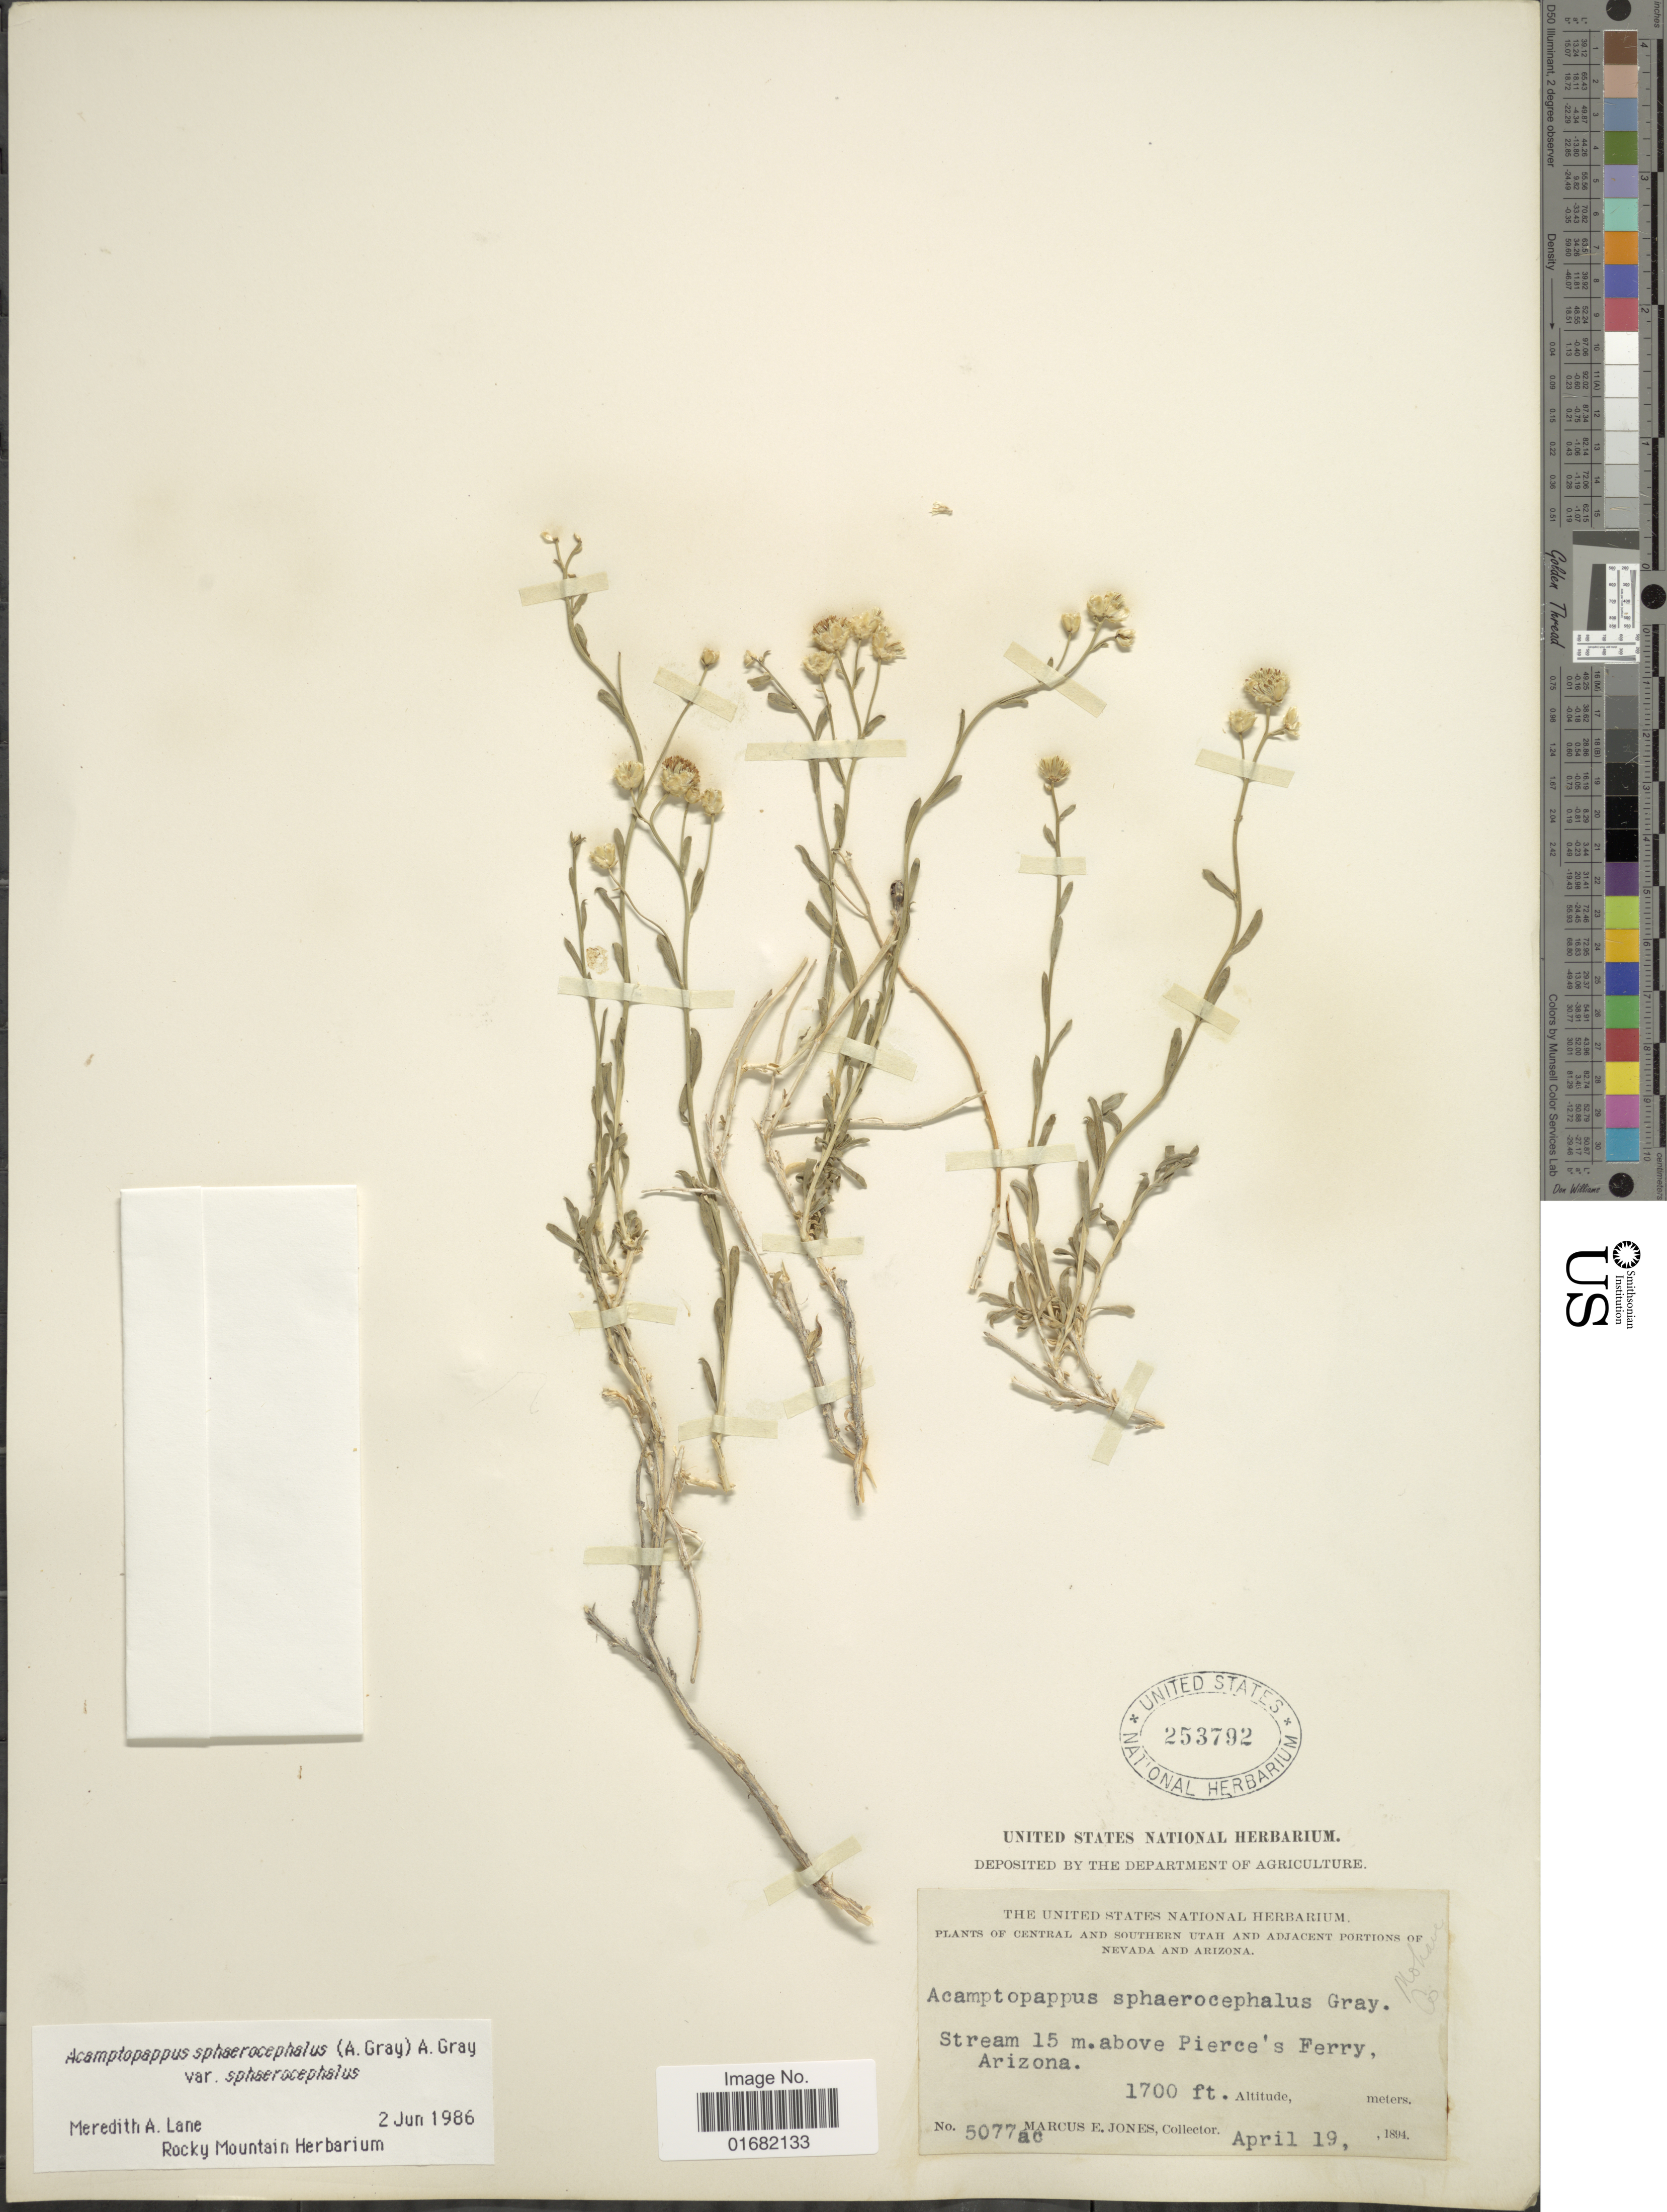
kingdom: Plantae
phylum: Tracheophyta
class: Magnoliopsida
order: Asterales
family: Asteraceae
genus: Acamptopappus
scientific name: Acamptopappus sphaerocephalus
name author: A. Gray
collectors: M. E. Jones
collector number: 5077ac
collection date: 1894-04-19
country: United States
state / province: Arizona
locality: Stream 15 m. above Pierce's Ferry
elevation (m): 518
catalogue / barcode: US 253792